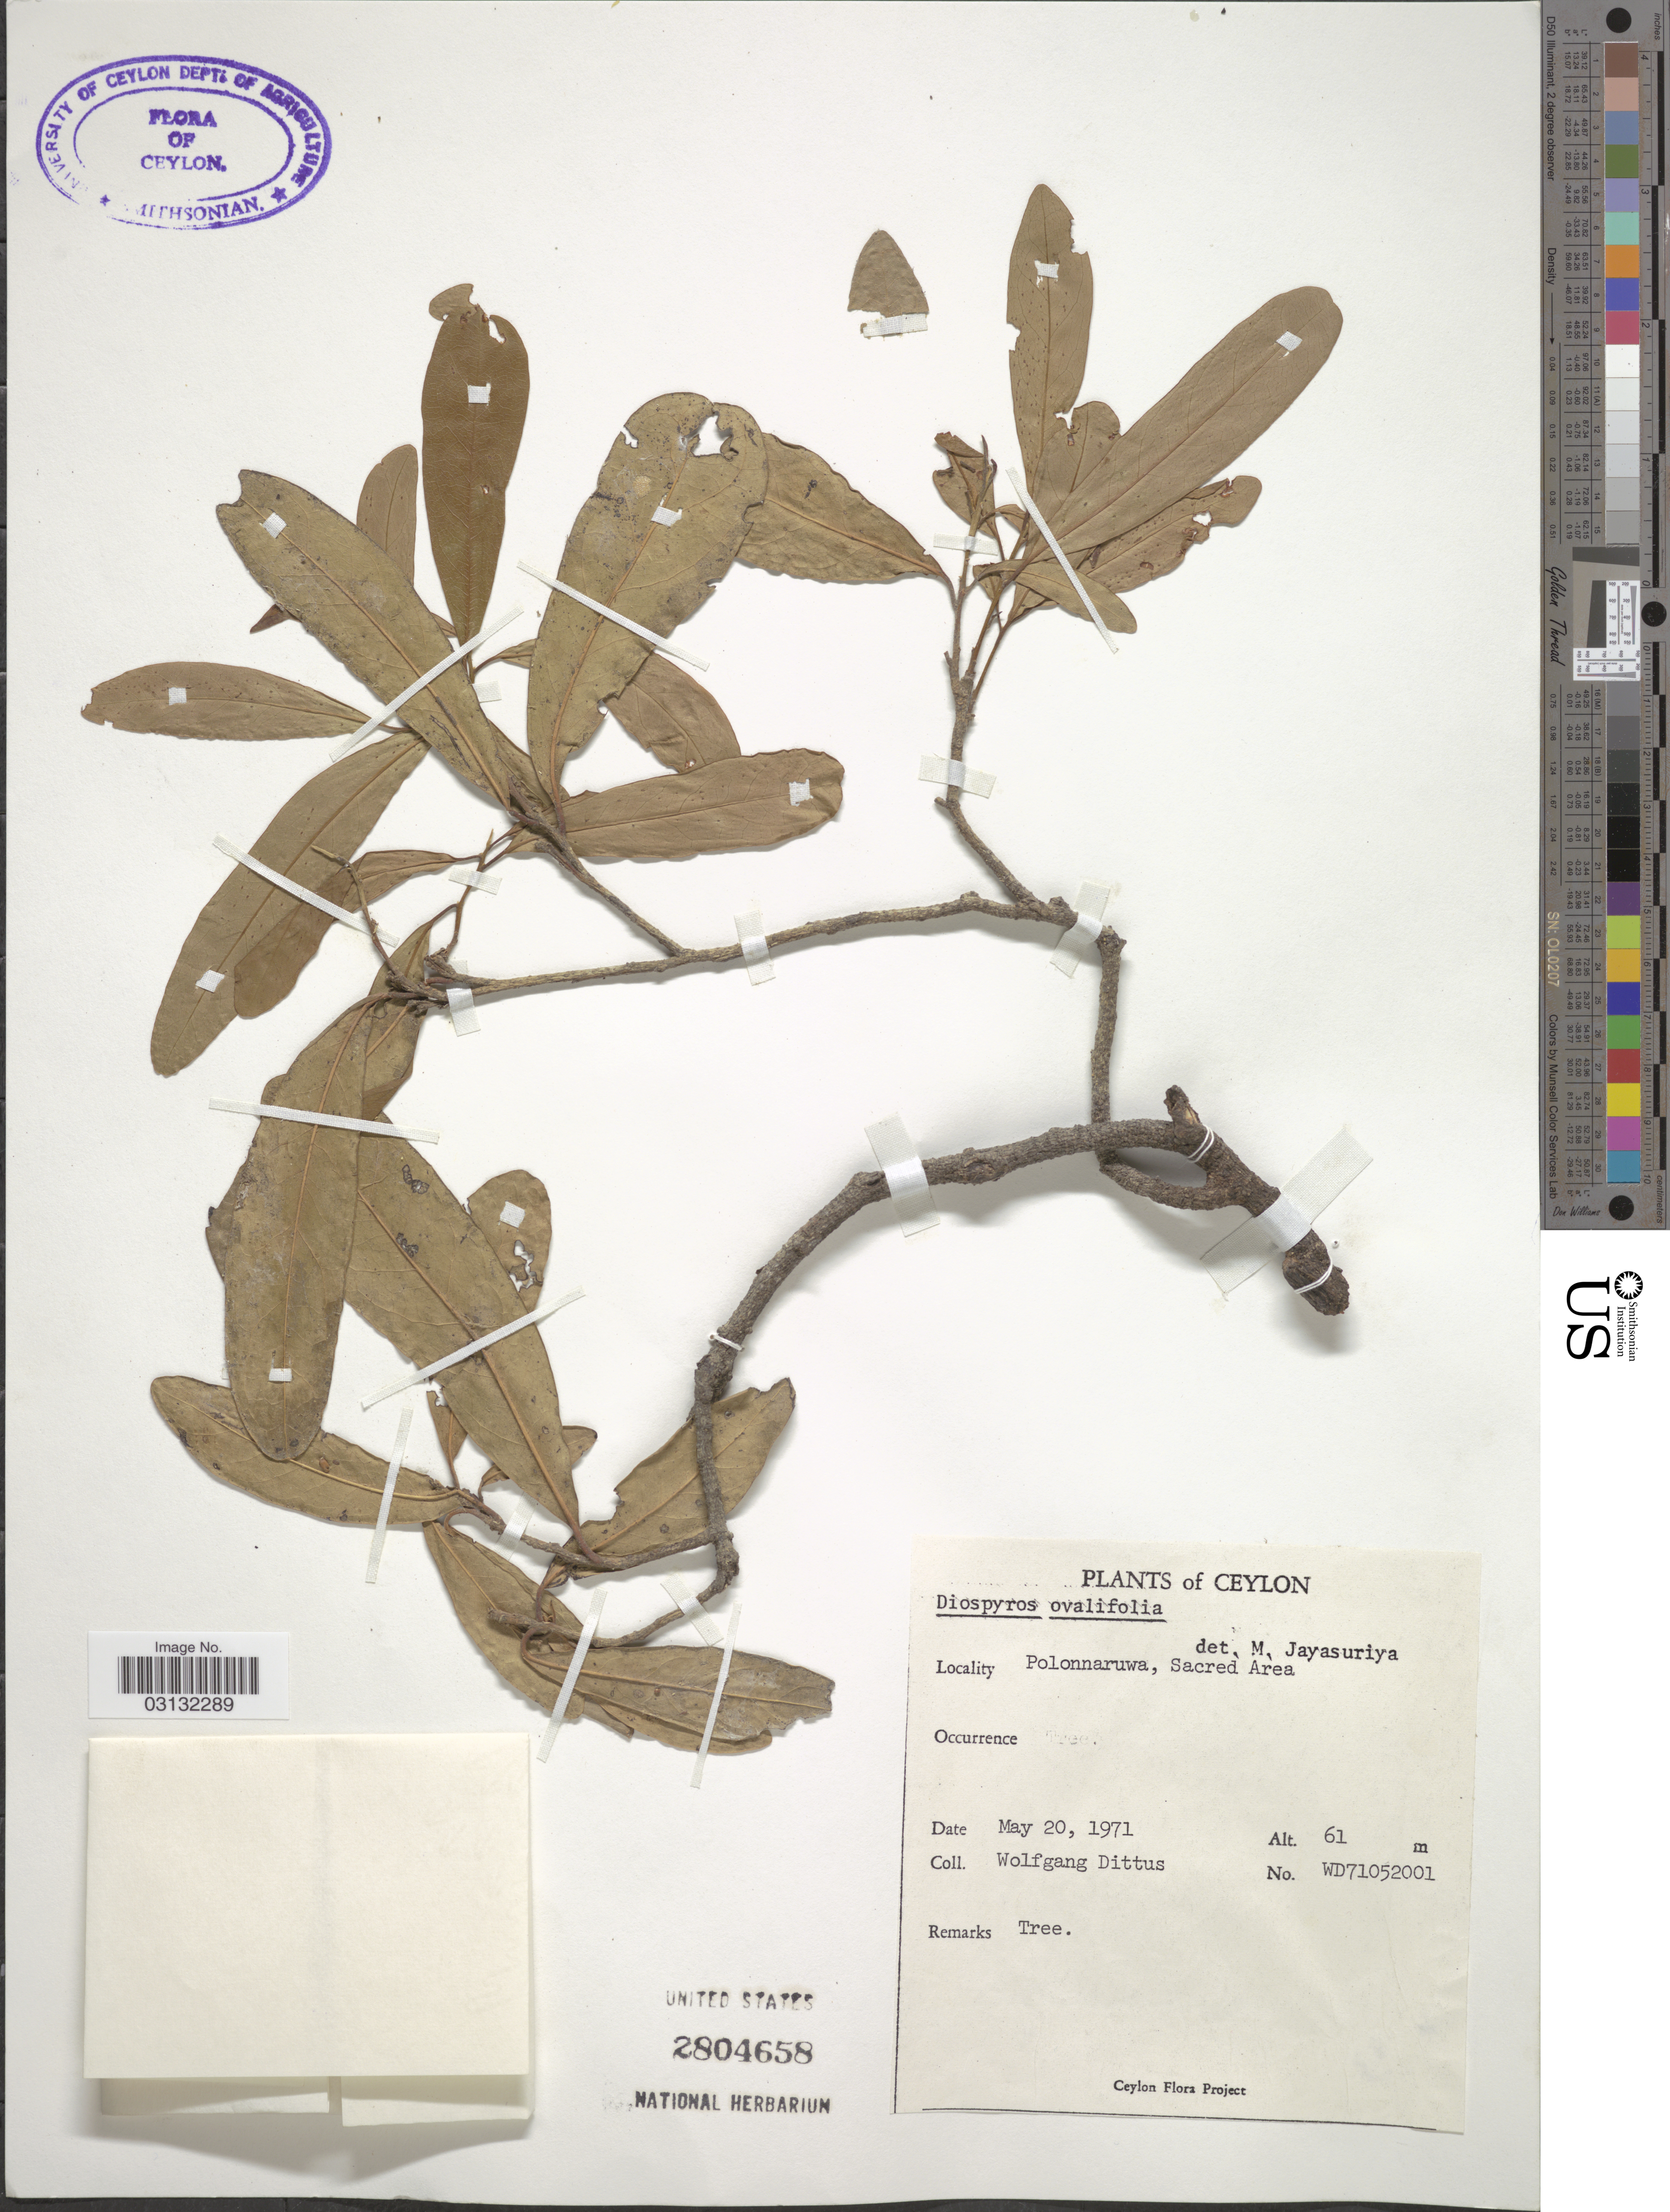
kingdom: Plantae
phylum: Tracheophyta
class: Magnoliopsida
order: Ericales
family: Ebenaceae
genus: Diospyros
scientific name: Diospyros ovalifolia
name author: Wight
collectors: W. Dittus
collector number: WD71052001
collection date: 1971-05-20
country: Sri Lanka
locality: Ceylon. Polonnaruwa, Sacred Area.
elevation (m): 61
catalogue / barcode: US 2804658